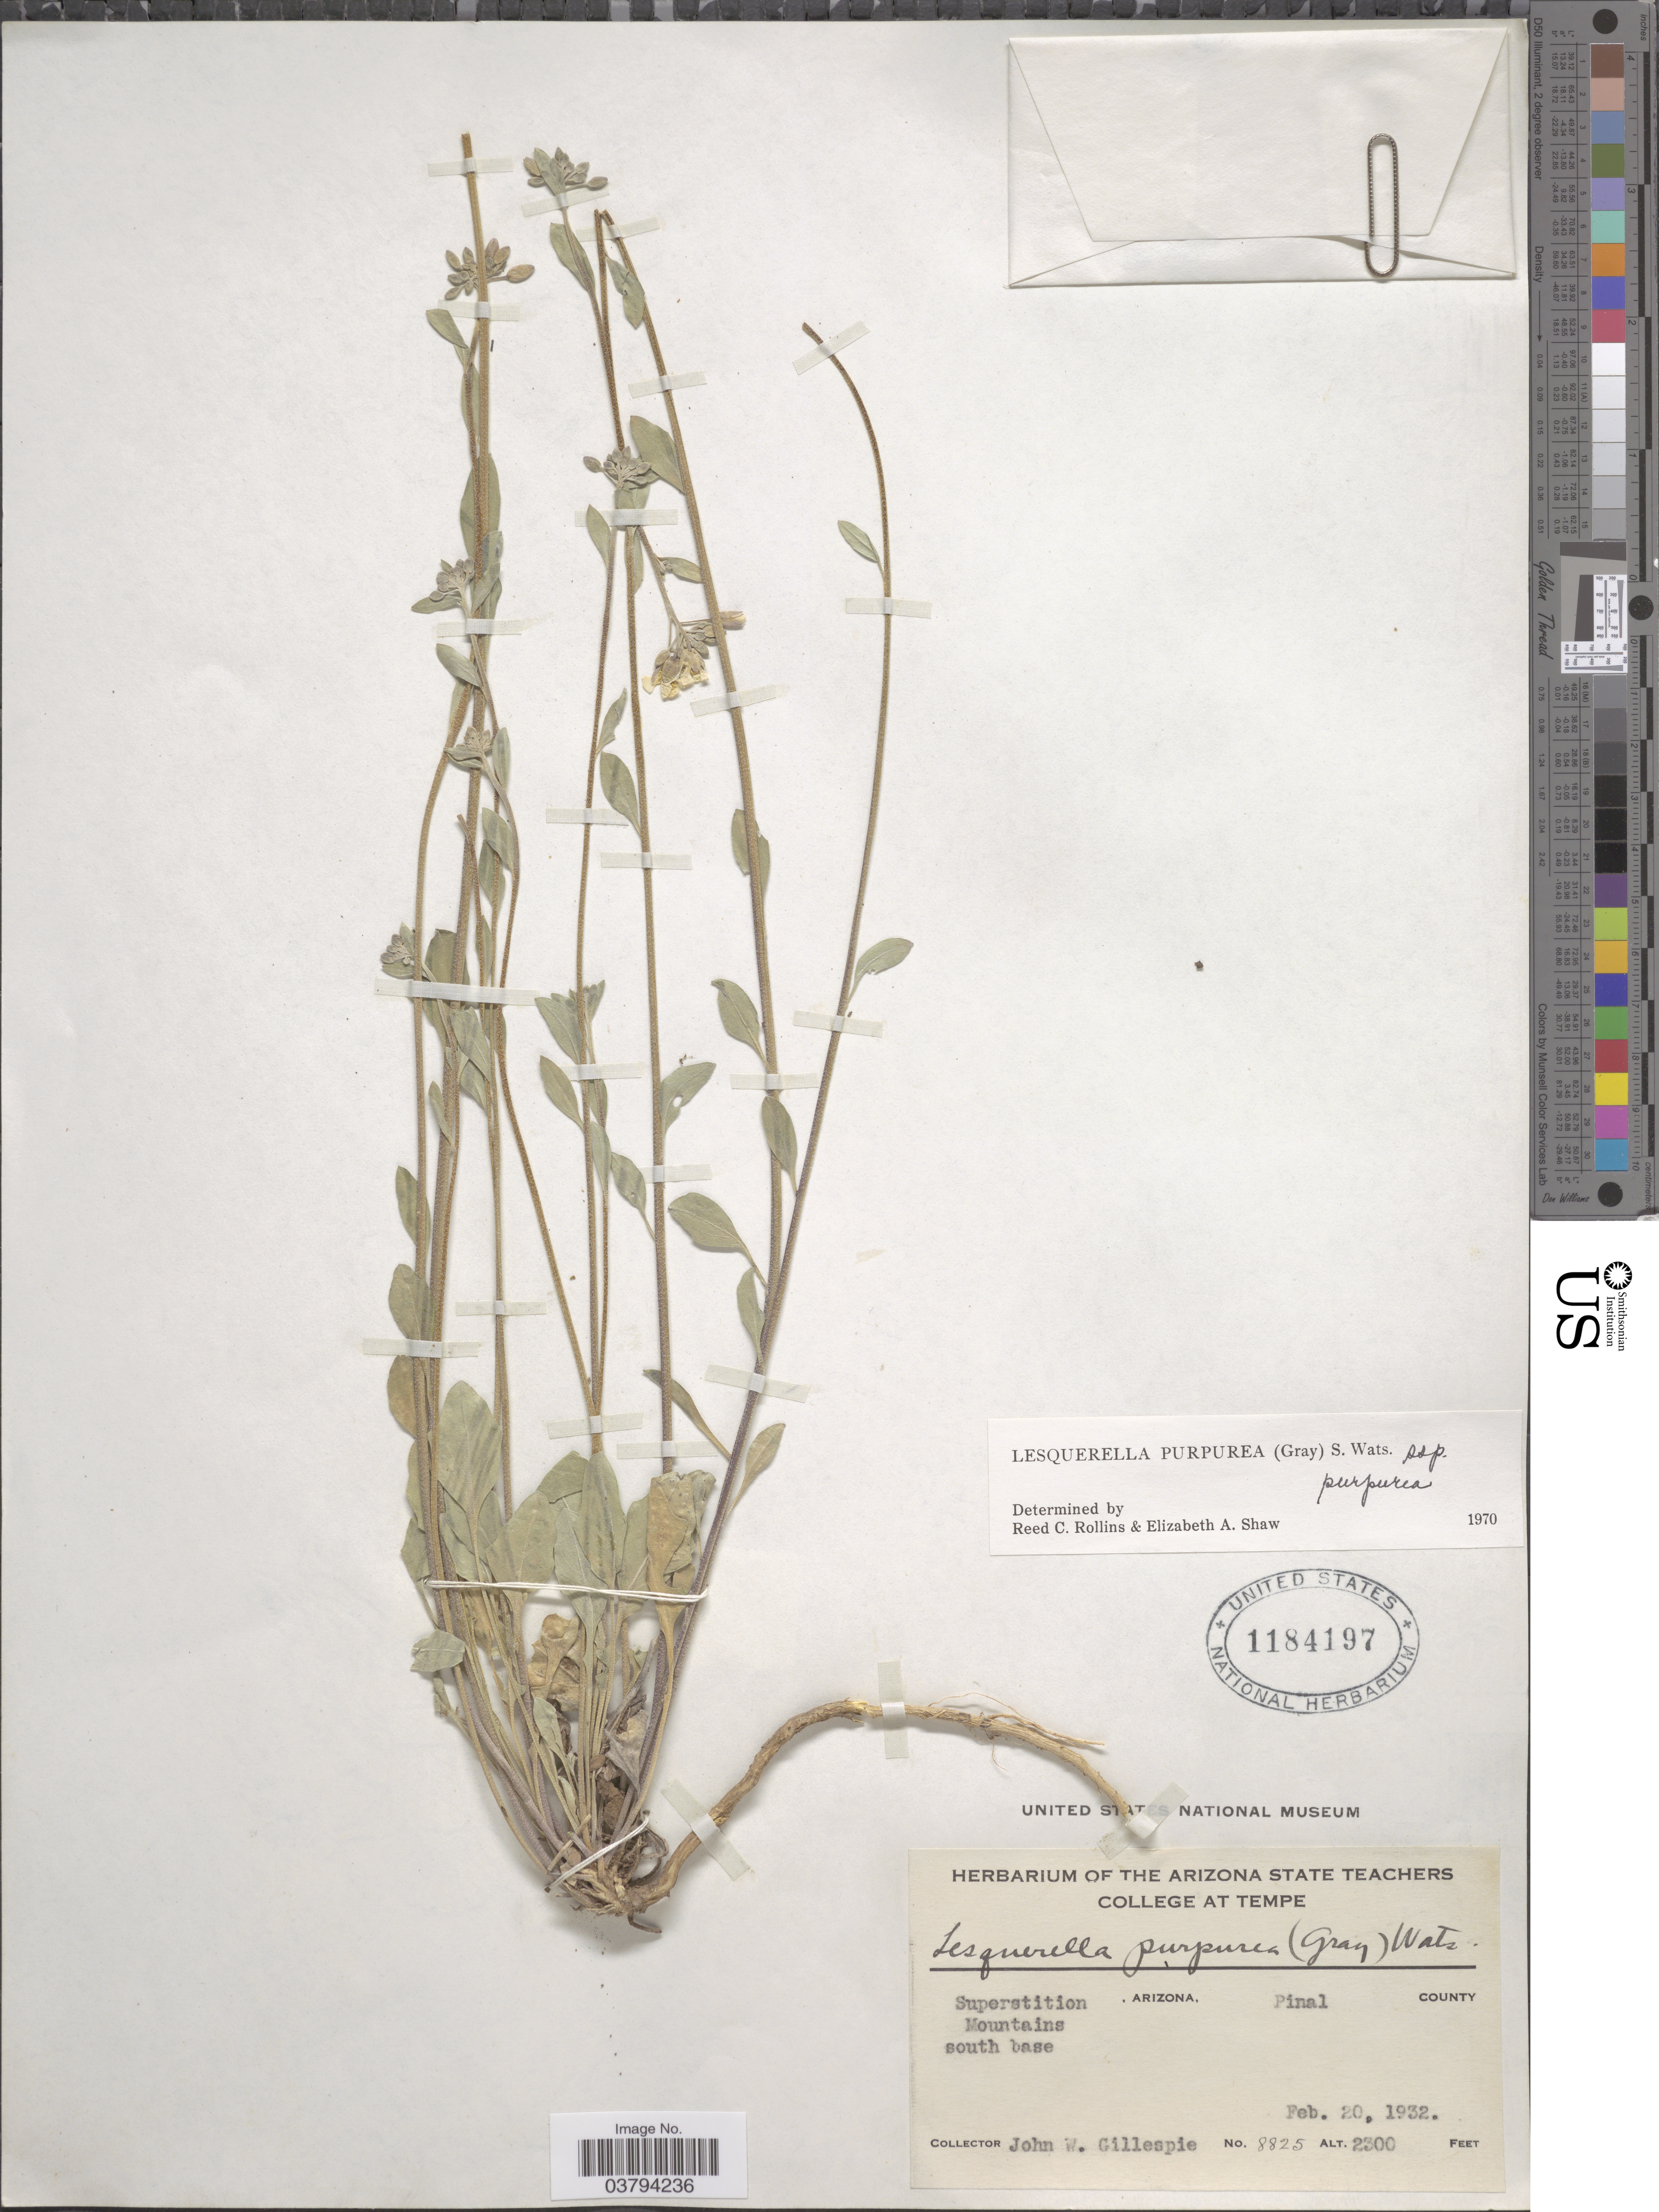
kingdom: Plantae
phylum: Tracheophyta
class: Magnoliopsida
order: Brassicales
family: Brassicaceae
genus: Lesquerella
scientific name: Lesquerella purpurea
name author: (A. Gray) S. Watson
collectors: J. W. Gillespie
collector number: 8825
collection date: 1932-02-20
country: United States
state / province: Arizona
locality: Superstition Mountains south base. Pinal County.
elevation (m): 701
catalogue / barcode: US 1184197